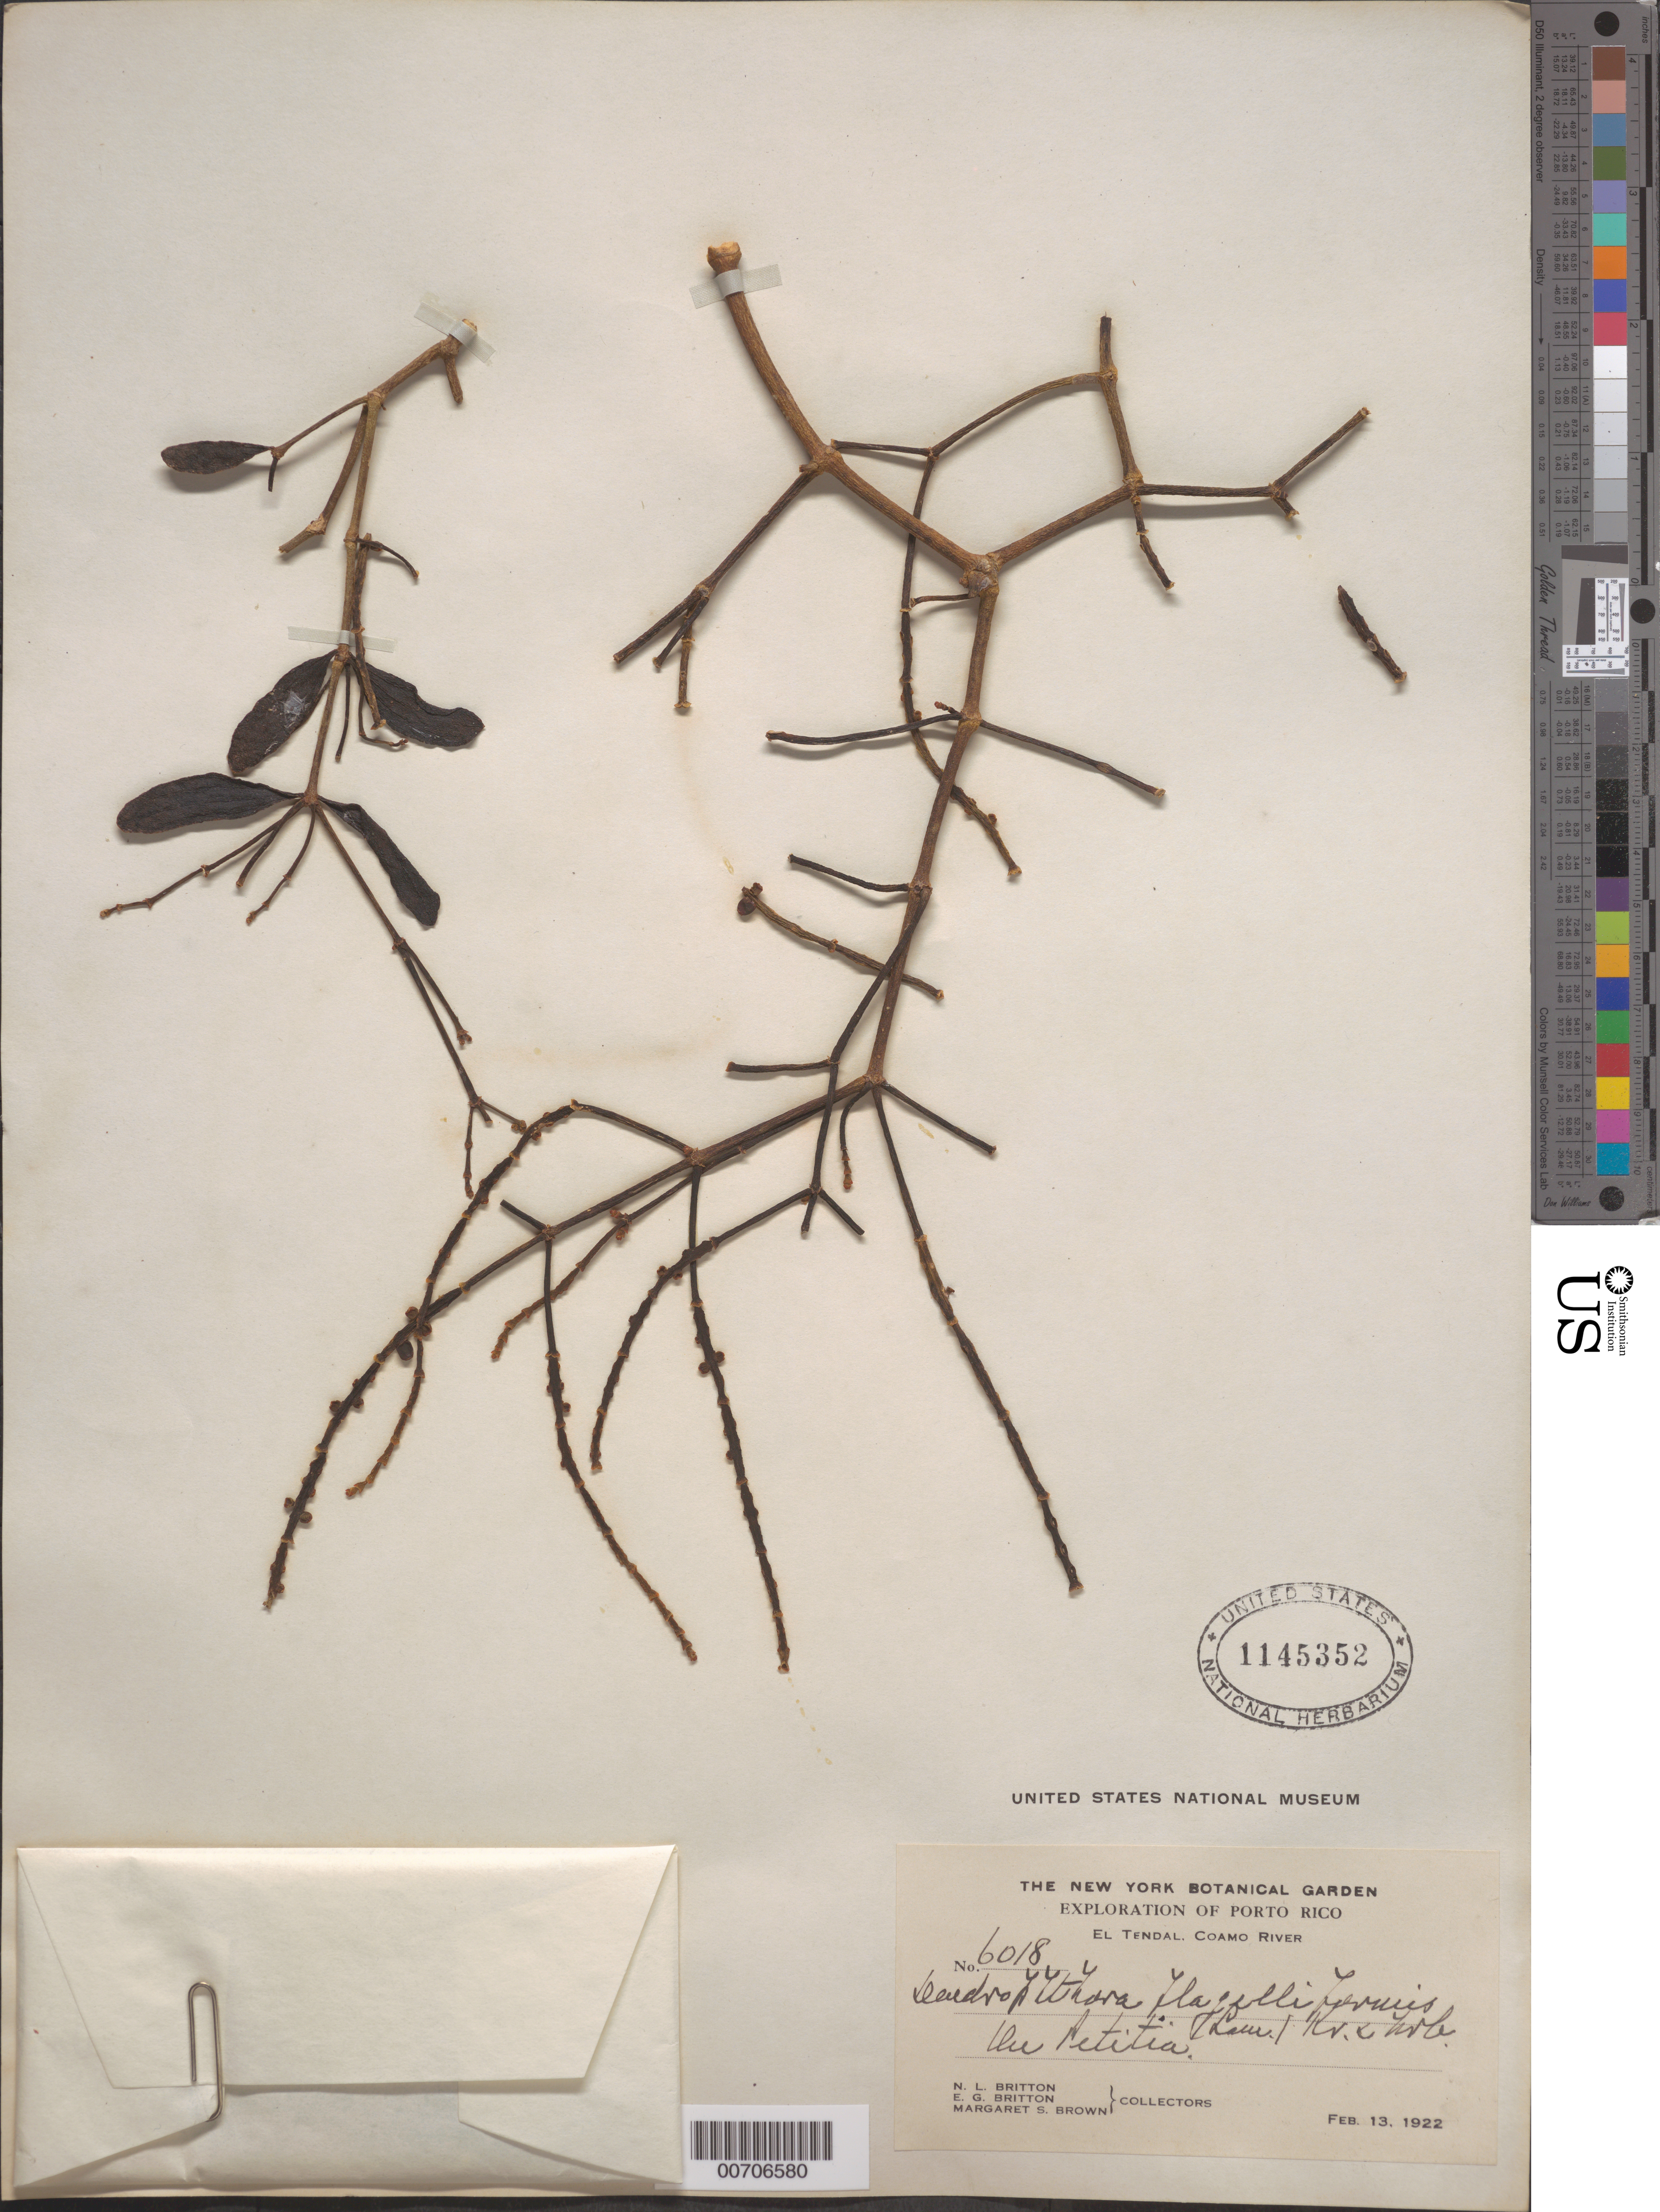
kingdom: Plantae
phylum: Tracheophyta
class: Magnoliopsida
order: Santalales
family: Viscaceae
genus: Dendrophthora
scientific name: Dendrophthora flagelliformis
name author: (Lam.) Krug & Urb.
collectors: N. Britton, E. G. Britton & M. S. Brown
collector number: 6018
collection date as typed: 13 Feb 1922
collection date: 1922-02-13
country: Puerto Rico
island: Greater Antilles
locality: El Tendal, Coamo R.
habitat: On Petitia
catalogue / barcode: US 1145352